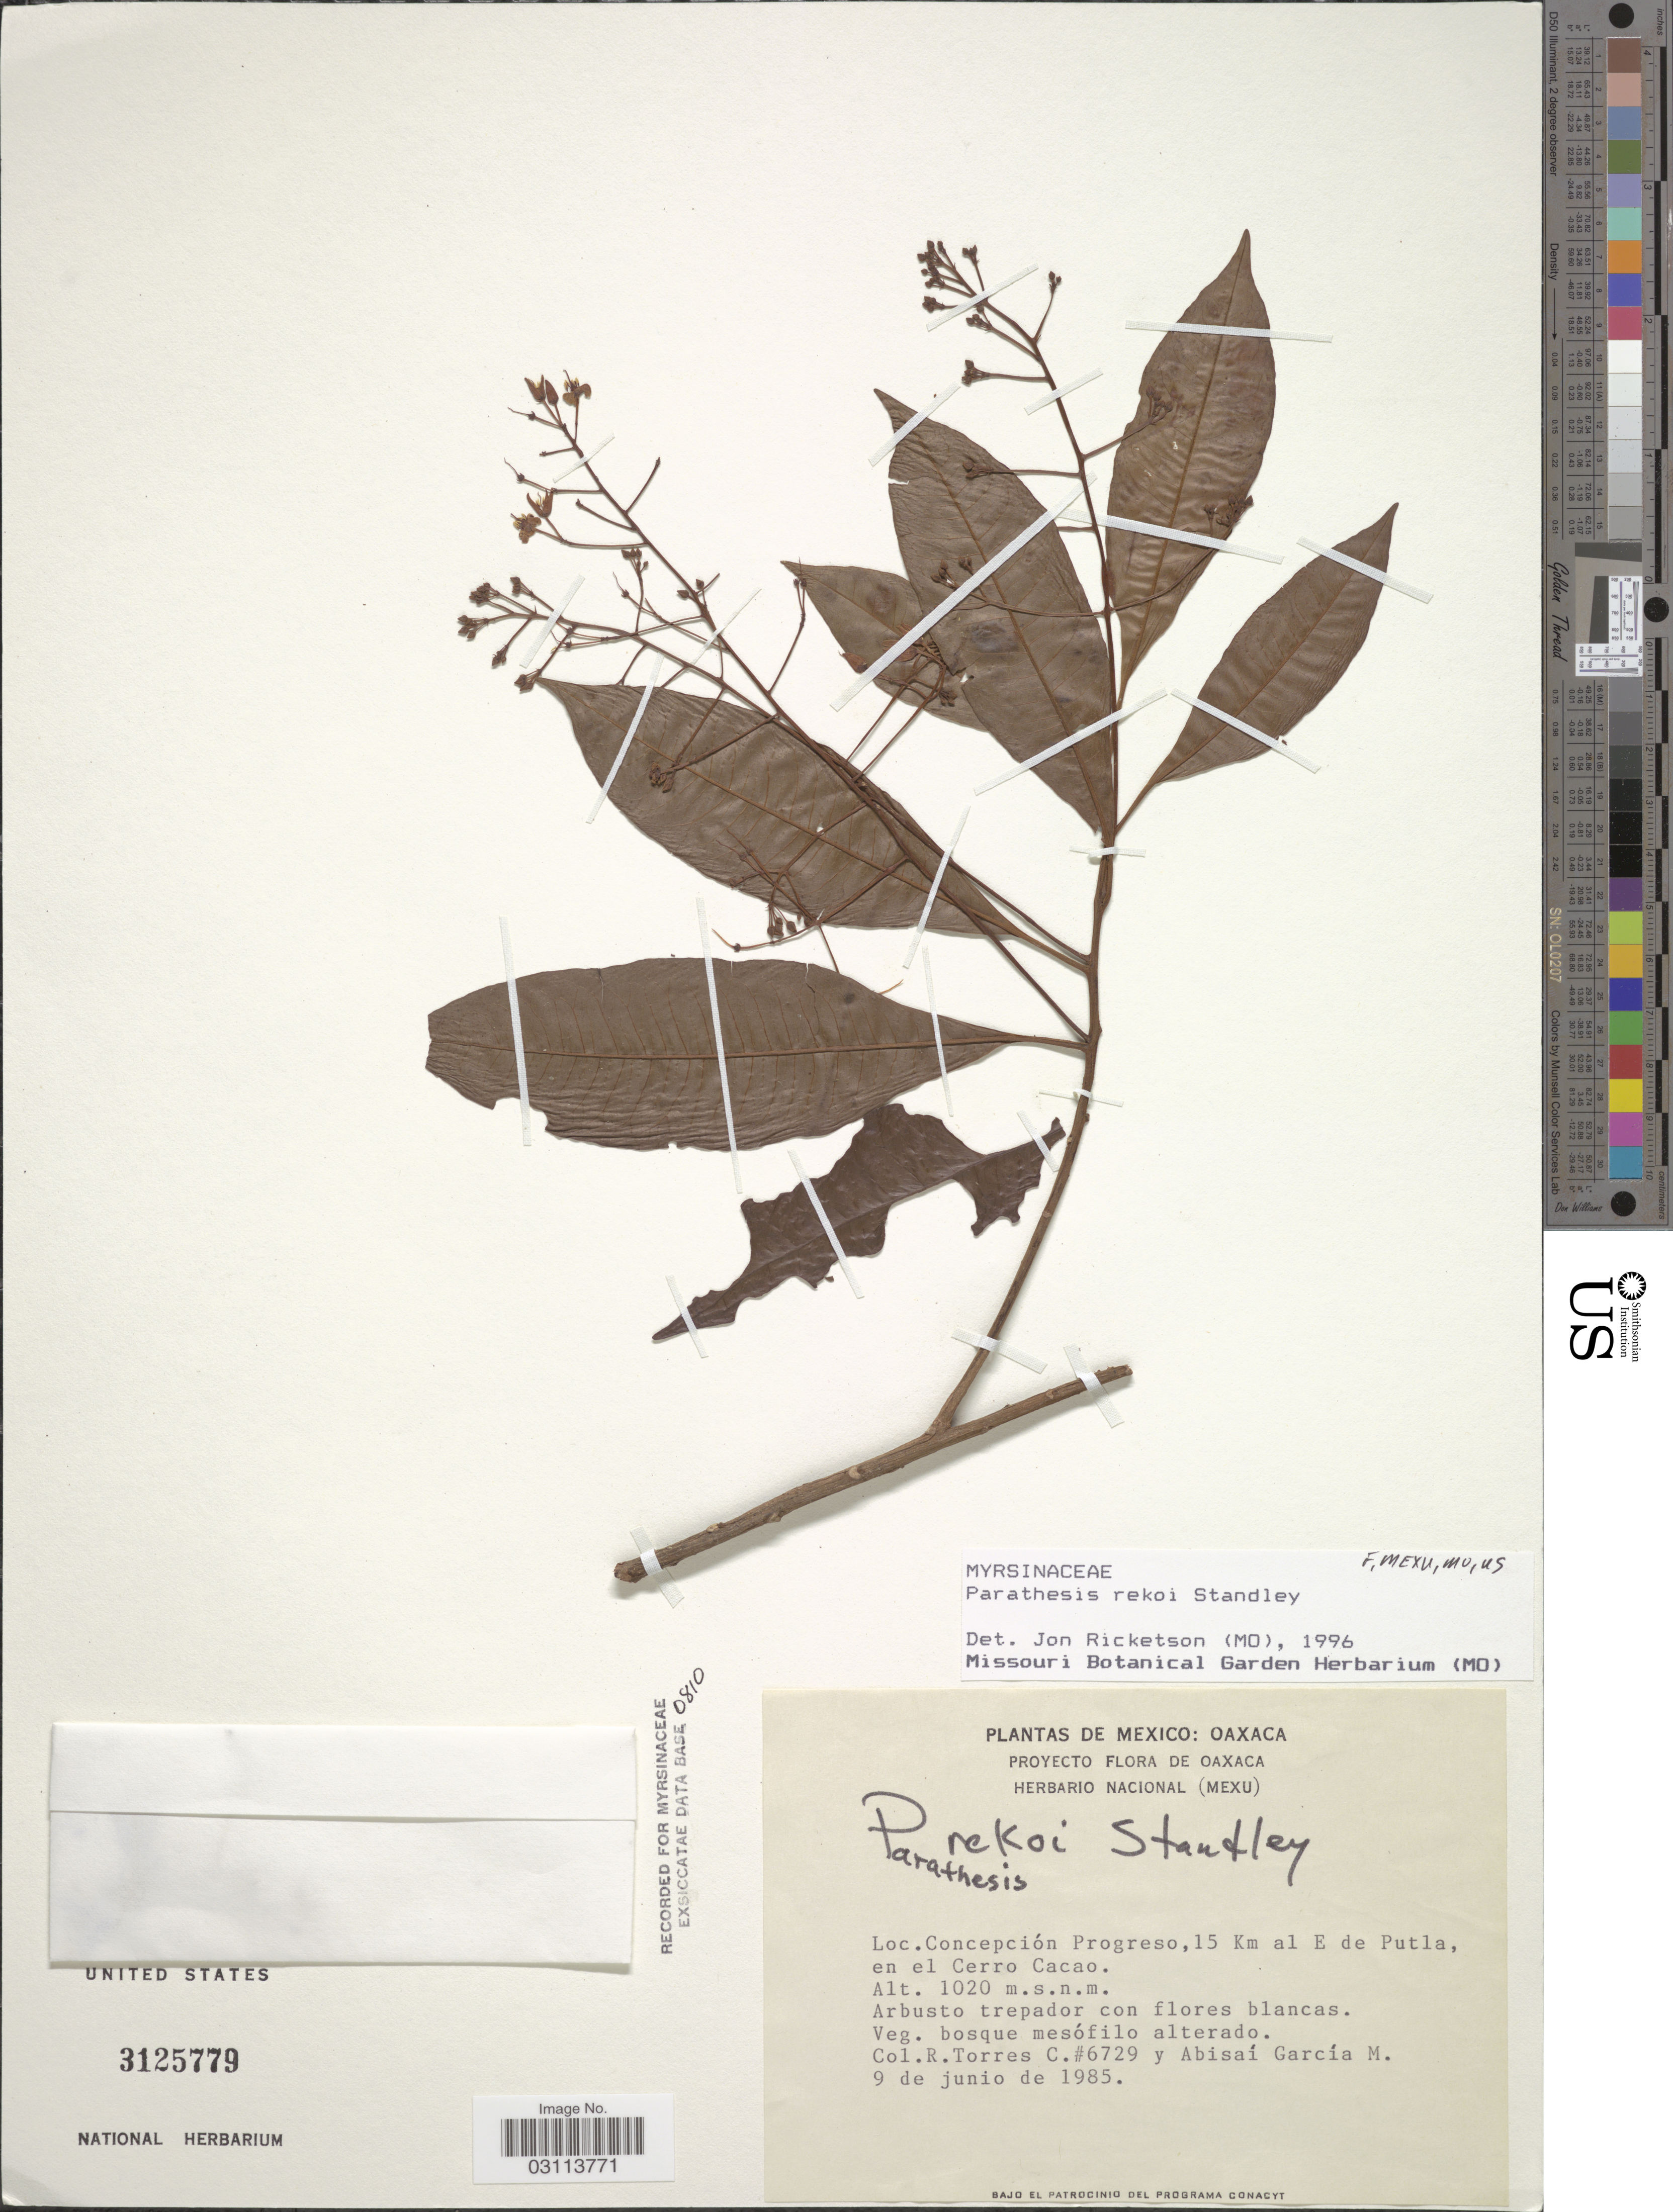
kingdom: Plantae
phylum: Tracheophyta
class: Magnoliopsida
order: Ericales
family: Primulaceae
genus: Parathesis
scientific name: Parathesis rekoi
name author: Standl.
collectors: R. Torres C. & A. García-Mendoza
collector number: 6729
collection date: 1985-06-09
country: Mexico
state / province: Oaxaca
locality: Concepción Progreso, 15 Km al E de Putla, en el Cerro Cacao.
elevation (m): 1020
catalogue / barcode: US 3125779